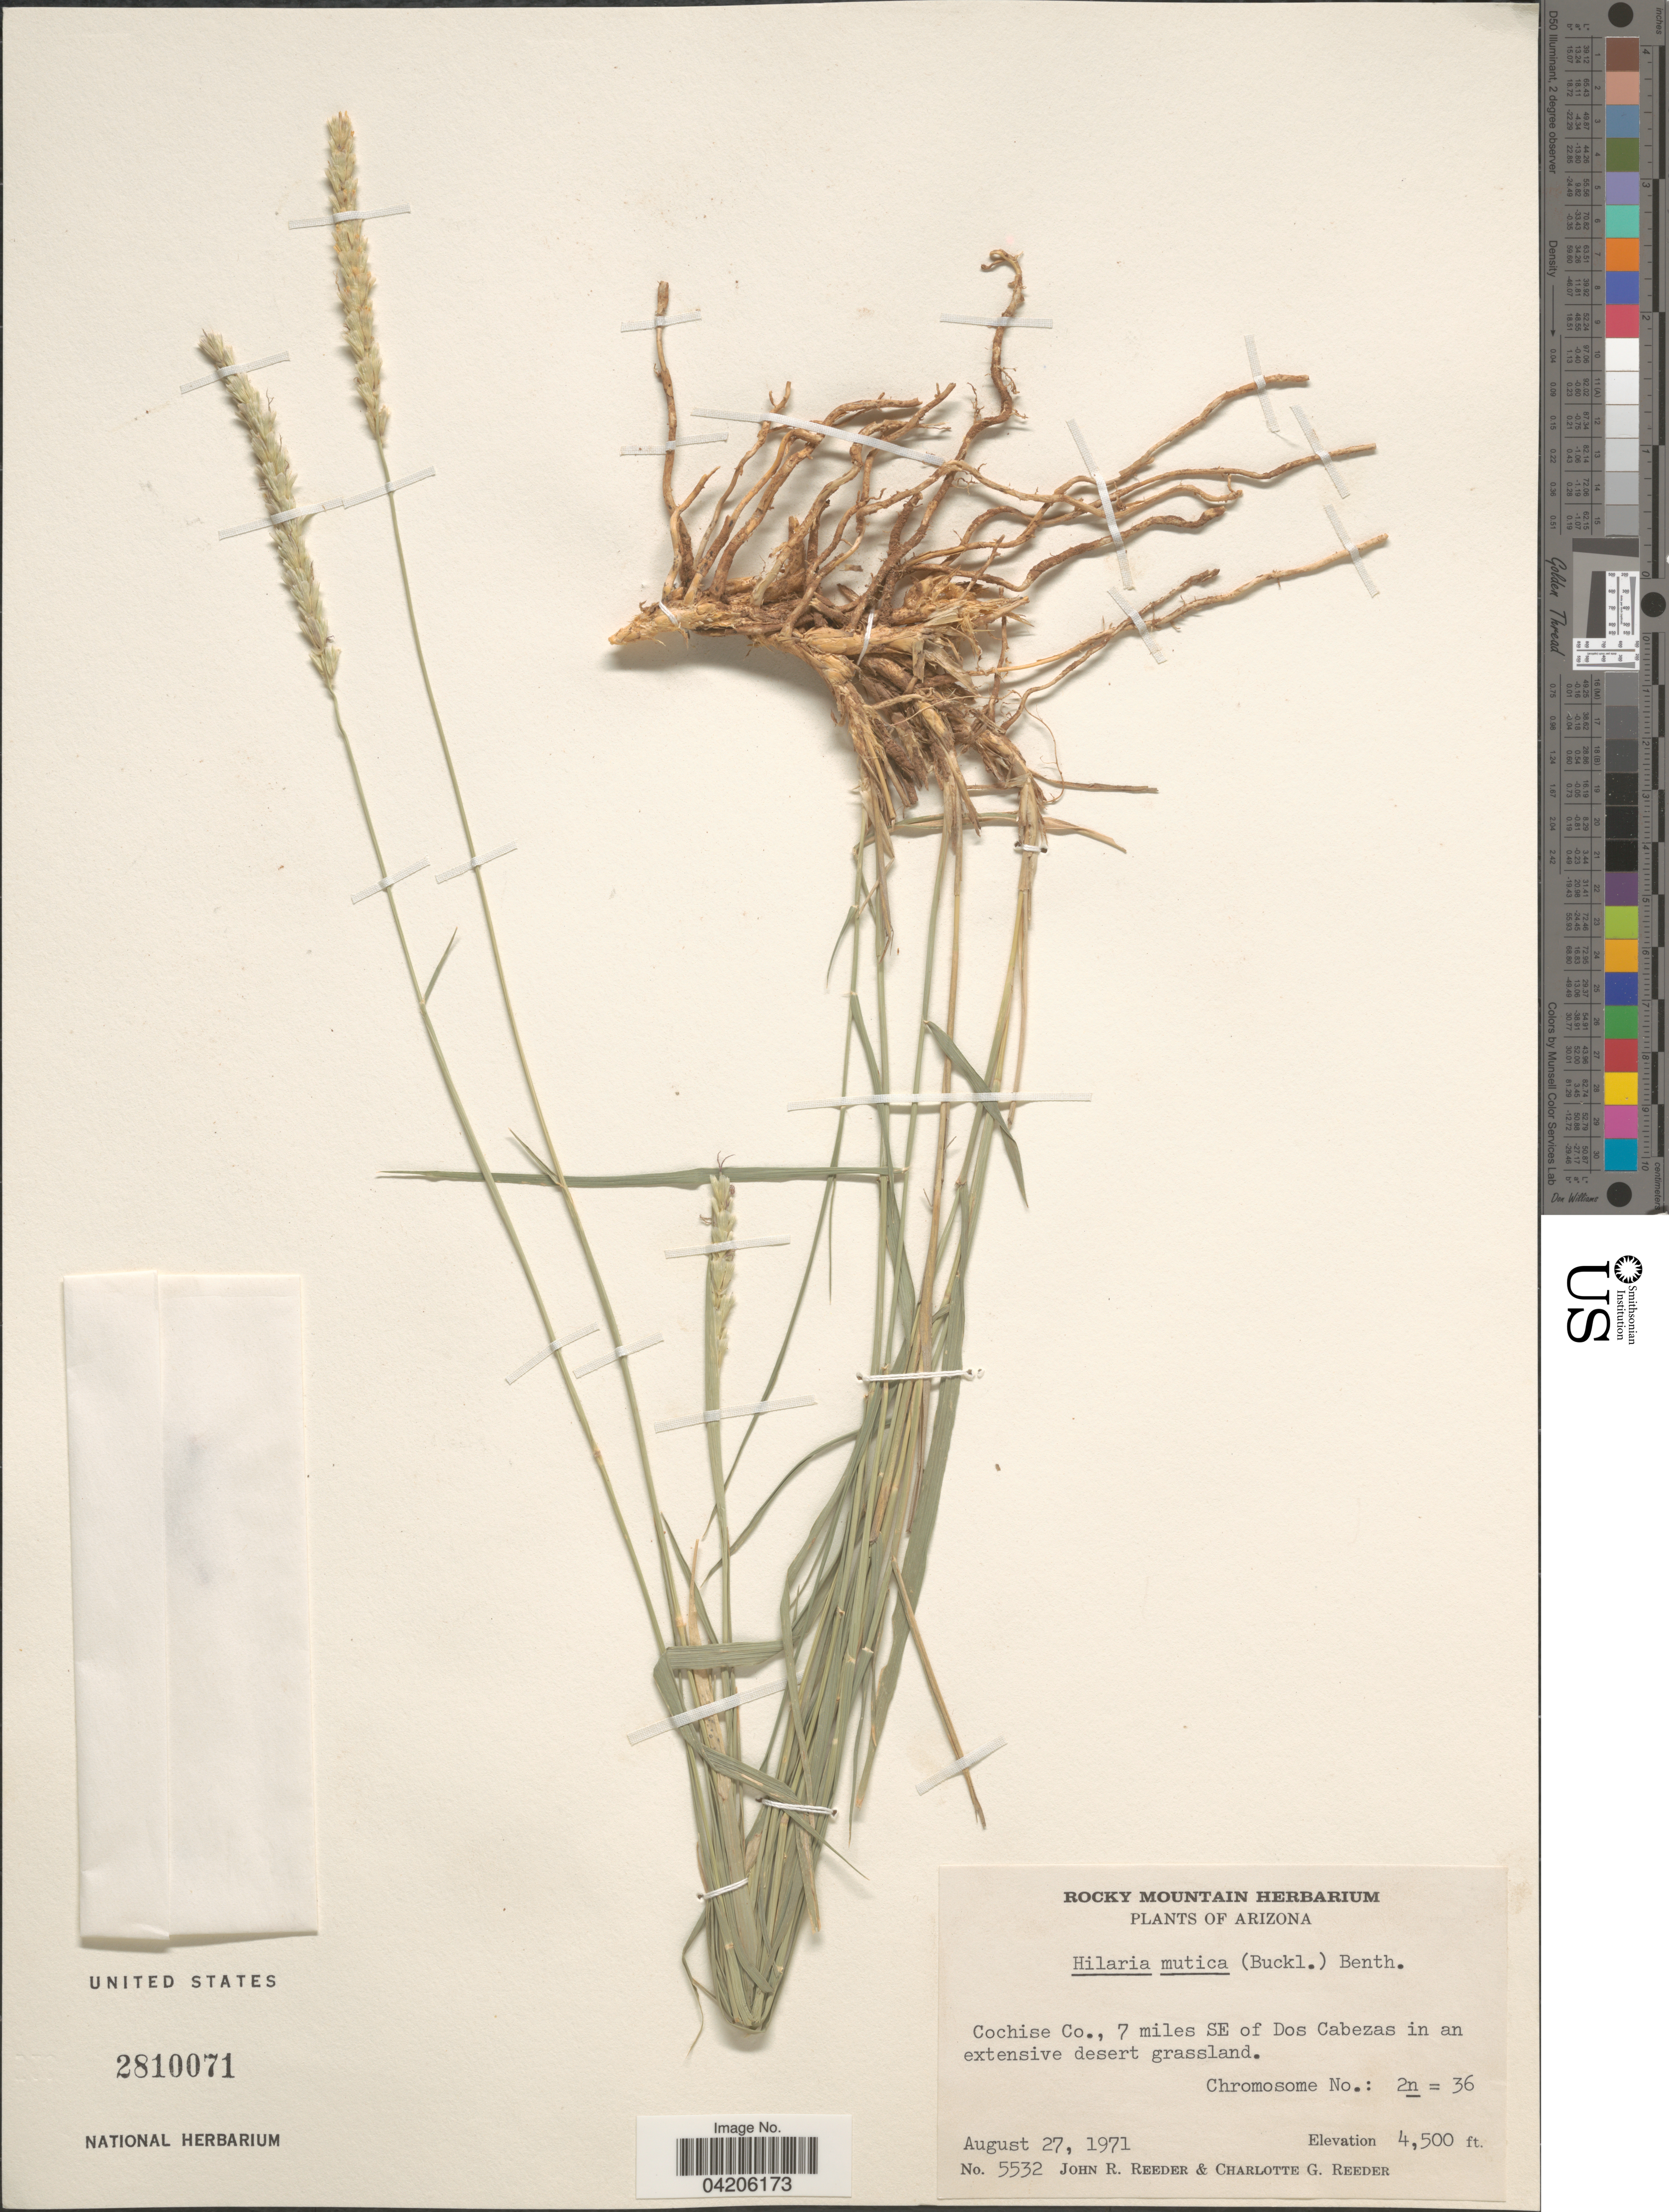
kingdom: Plantae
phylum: Tracheophyta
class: Liliopsida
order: Poales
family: Poaceae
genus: Hilaria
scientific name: Hilaria mutica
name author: (Buckley) Benth.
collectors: J. R. Reeder & C. G. Reeder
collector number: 5532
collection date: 1971-08-27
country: United States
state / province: Arizona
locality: Cochise Co., 7 miles SE of Dos Cabezas in an extensive desert grassland.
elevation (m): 1372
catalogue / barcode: US 2810071